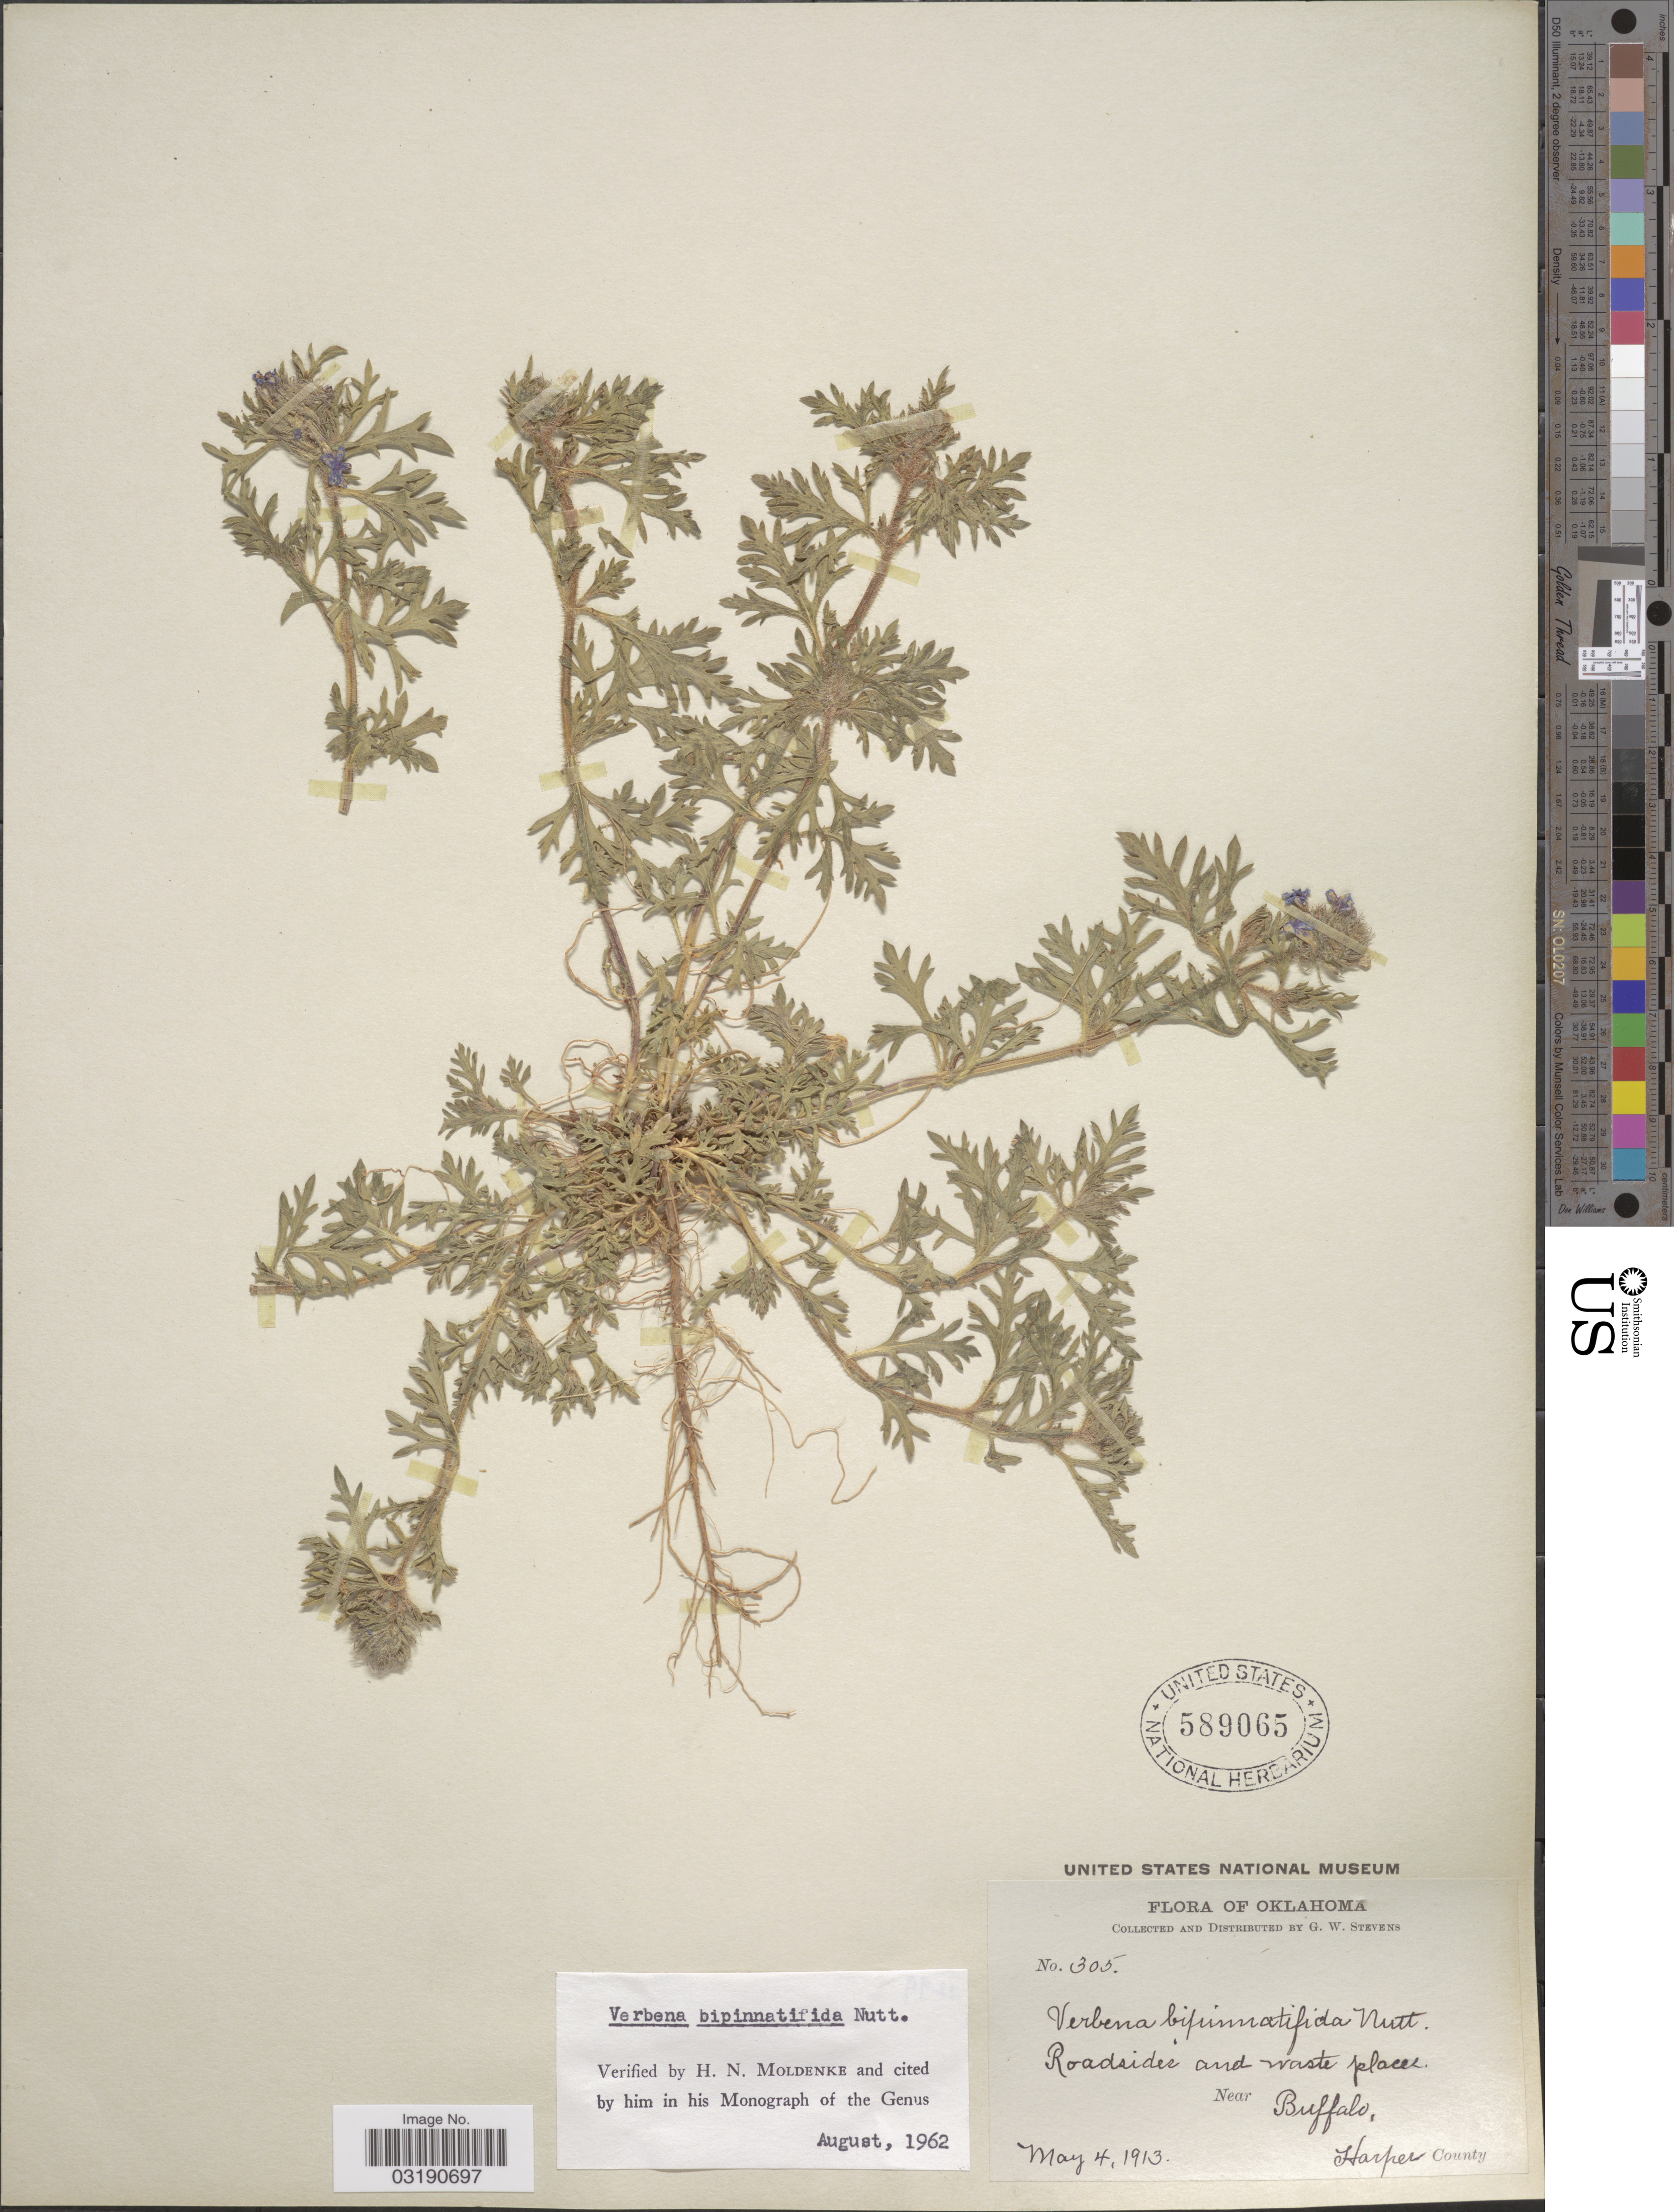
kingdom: Plantae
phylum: Tracheophyta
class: Magnoliopsida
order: Lamiales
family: Verbenaceae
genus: Verbena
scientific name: Verbena bipinnatifida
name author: (Schauer) Nutt.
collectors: G. W. Stevens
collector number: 305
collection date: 1913-05-04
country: United States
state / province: Oklahoma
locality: Near Buffalo. Harper County.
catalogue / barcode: US 589065